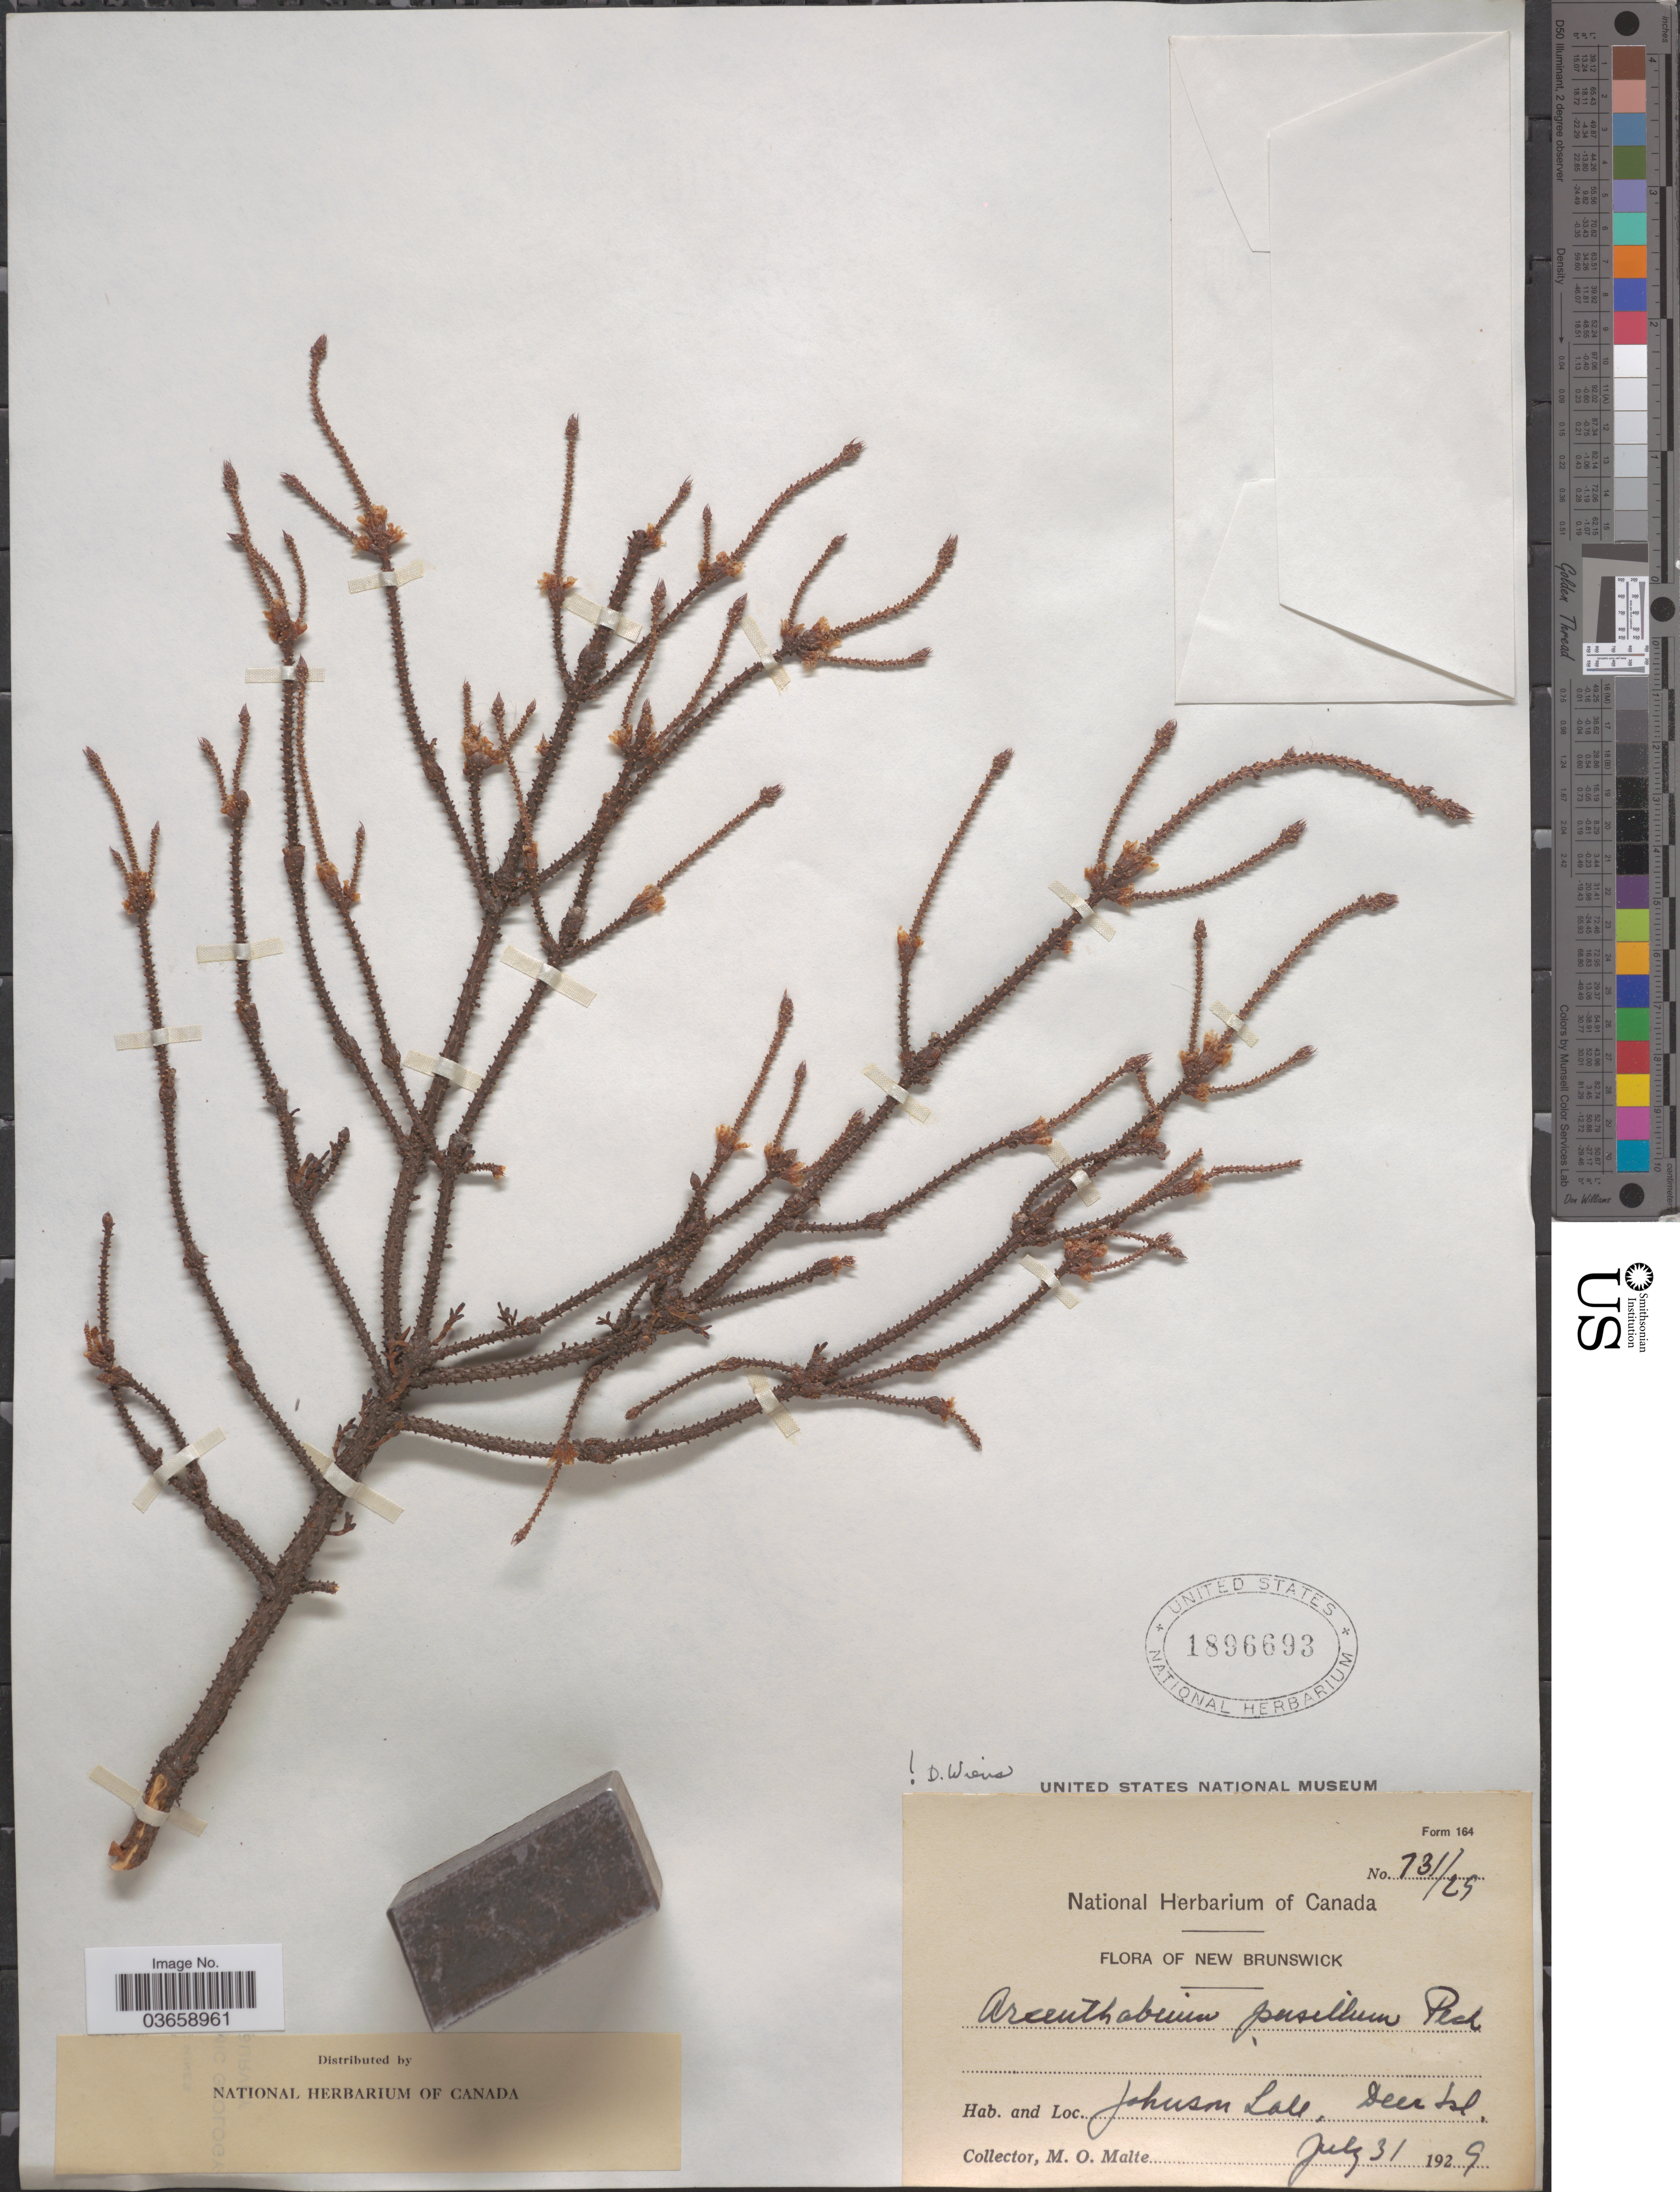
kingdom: Plantae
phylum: Tracheophyta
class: Magnoliopsida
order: Santalales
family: Viscaceae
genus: Arceuthobium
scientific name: Arceuthobium pusillum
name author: Peck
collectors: M. O. Malte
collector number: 73/25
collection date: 1929-07-31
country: Canada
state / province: New Brunswick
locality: Johnson Lake, Deer Isl.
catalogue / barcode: US 1896693